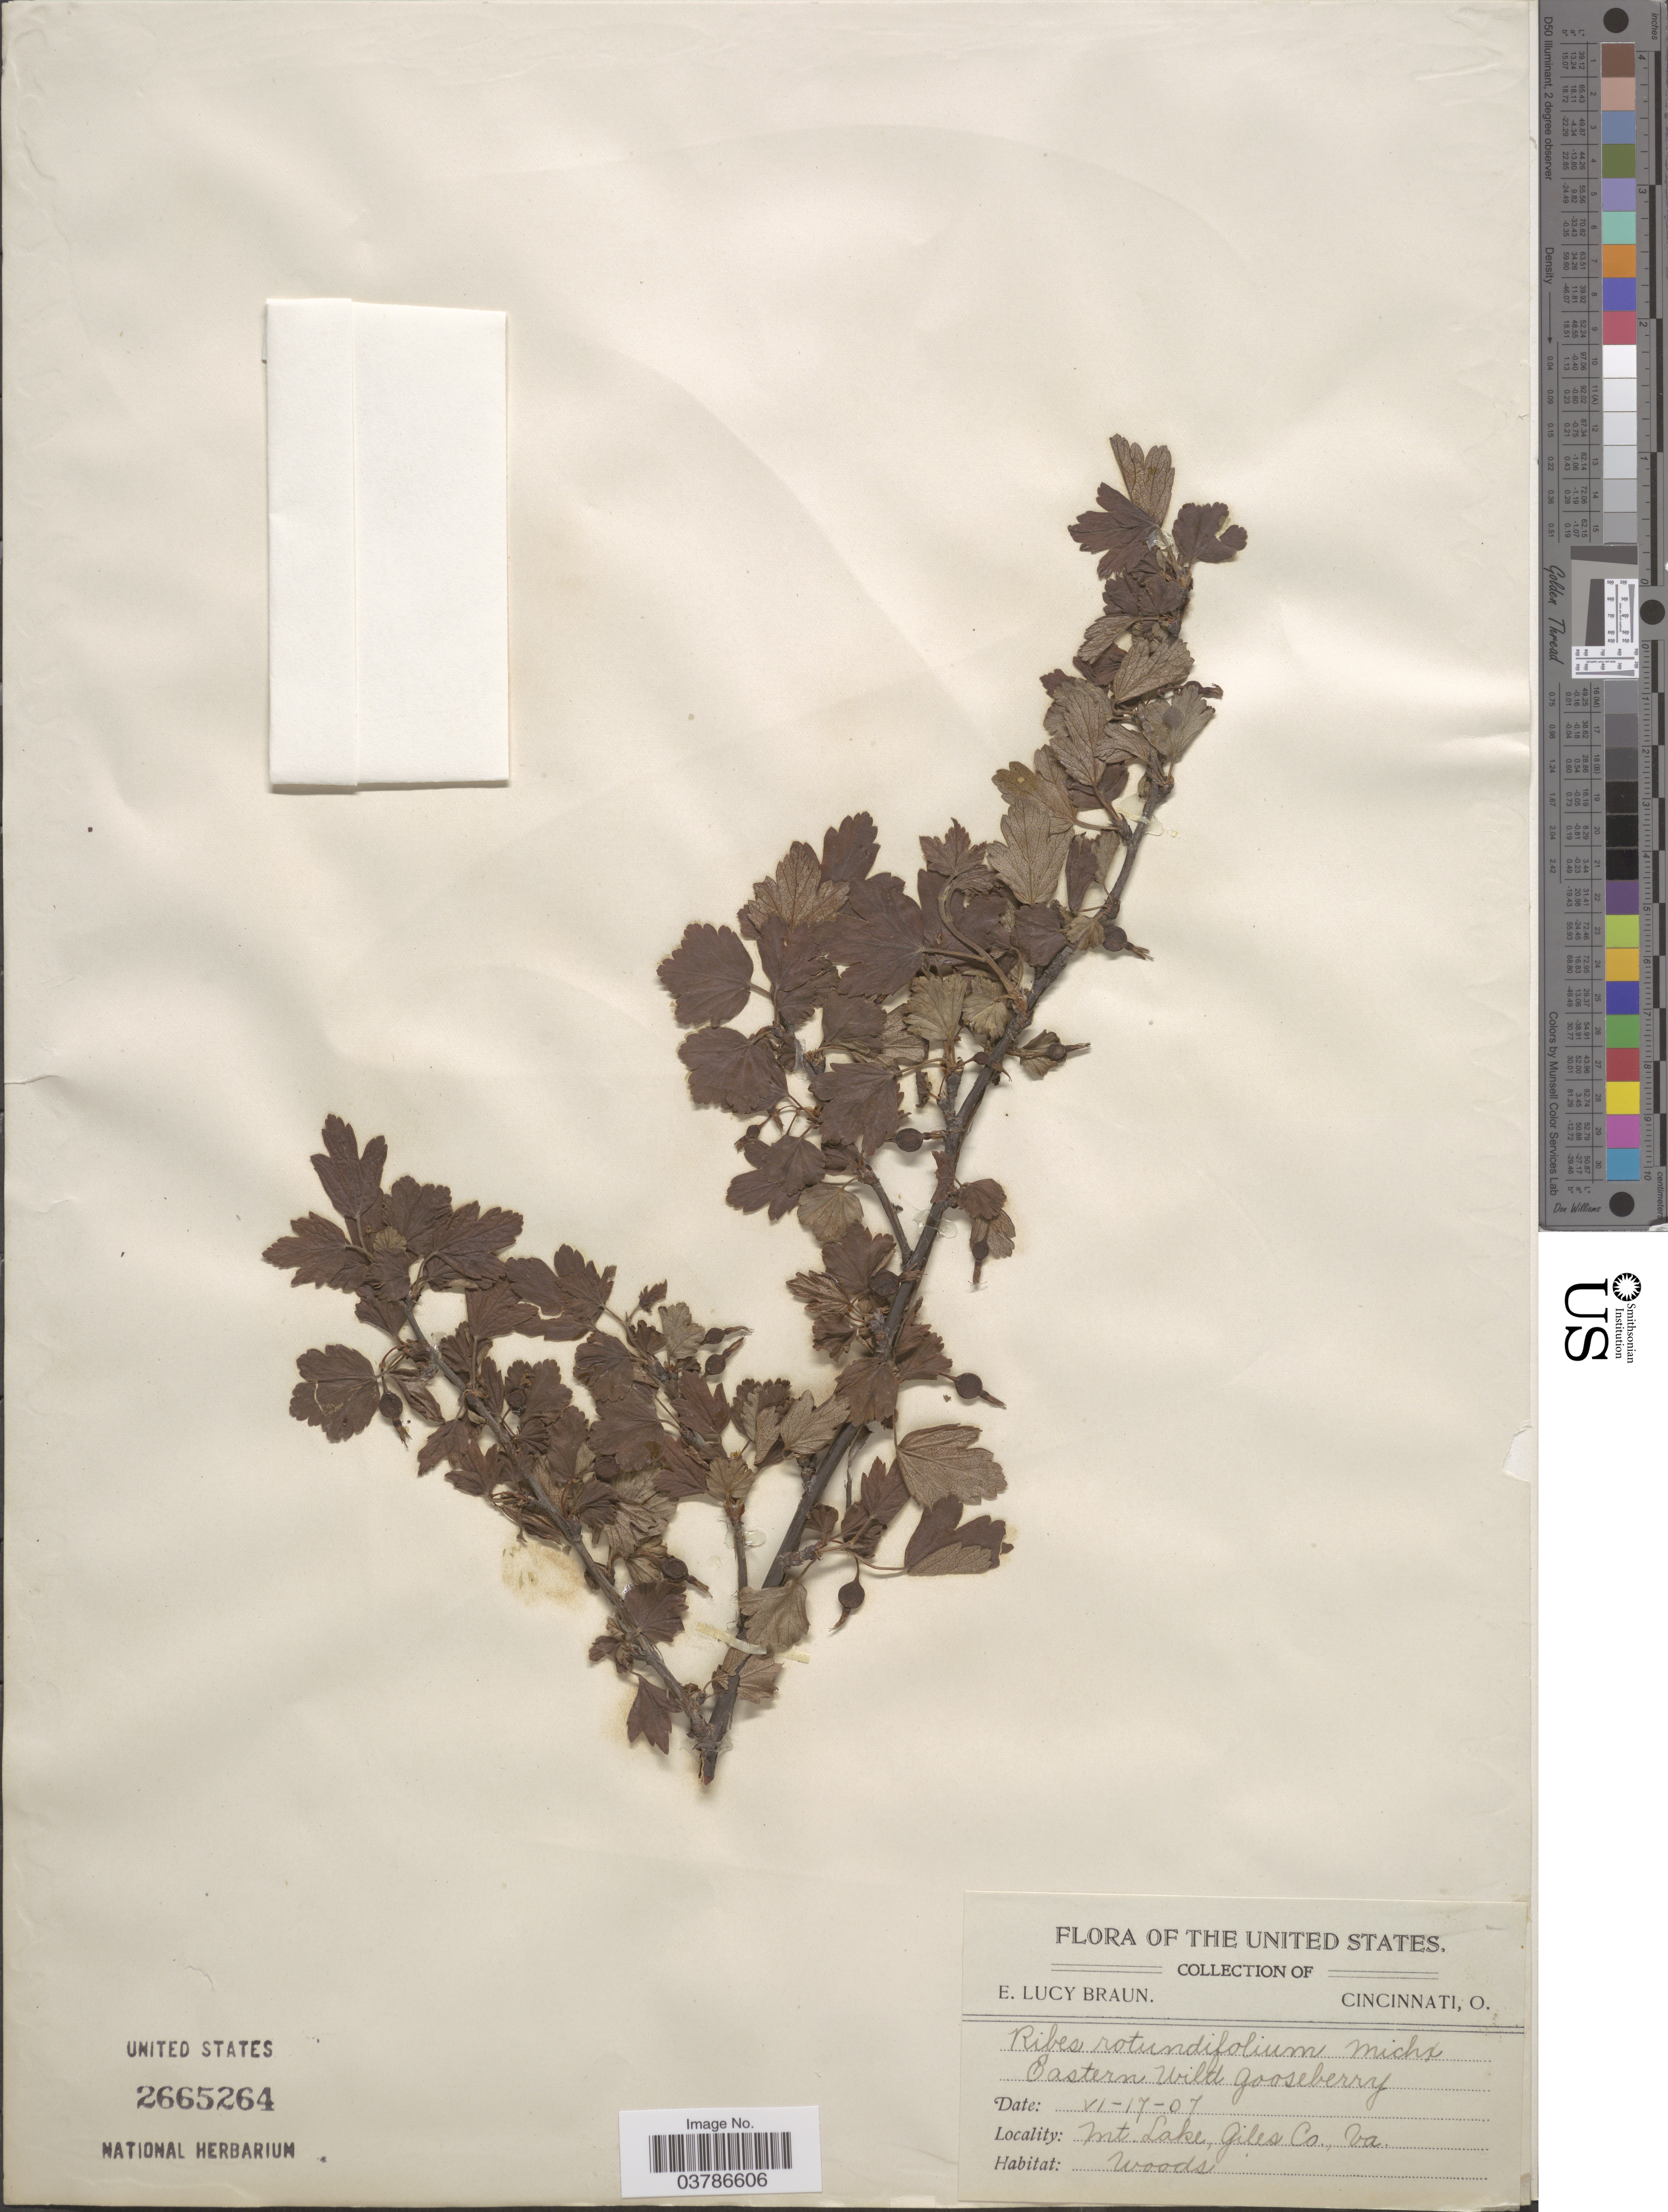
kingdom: Plantae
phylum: Tracheophyta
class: Magnoliopsida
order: Saxifragales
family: Grossulariaceae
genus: Ribes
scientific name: Ribes rotundifolium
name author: Michx.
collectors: E. L. Braun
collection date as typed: Transcribed d/m/y: 17/6/7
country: United States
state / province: Virginia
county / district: Giles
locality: Mt. Lake, Giles Co.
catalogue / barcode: US 2665264